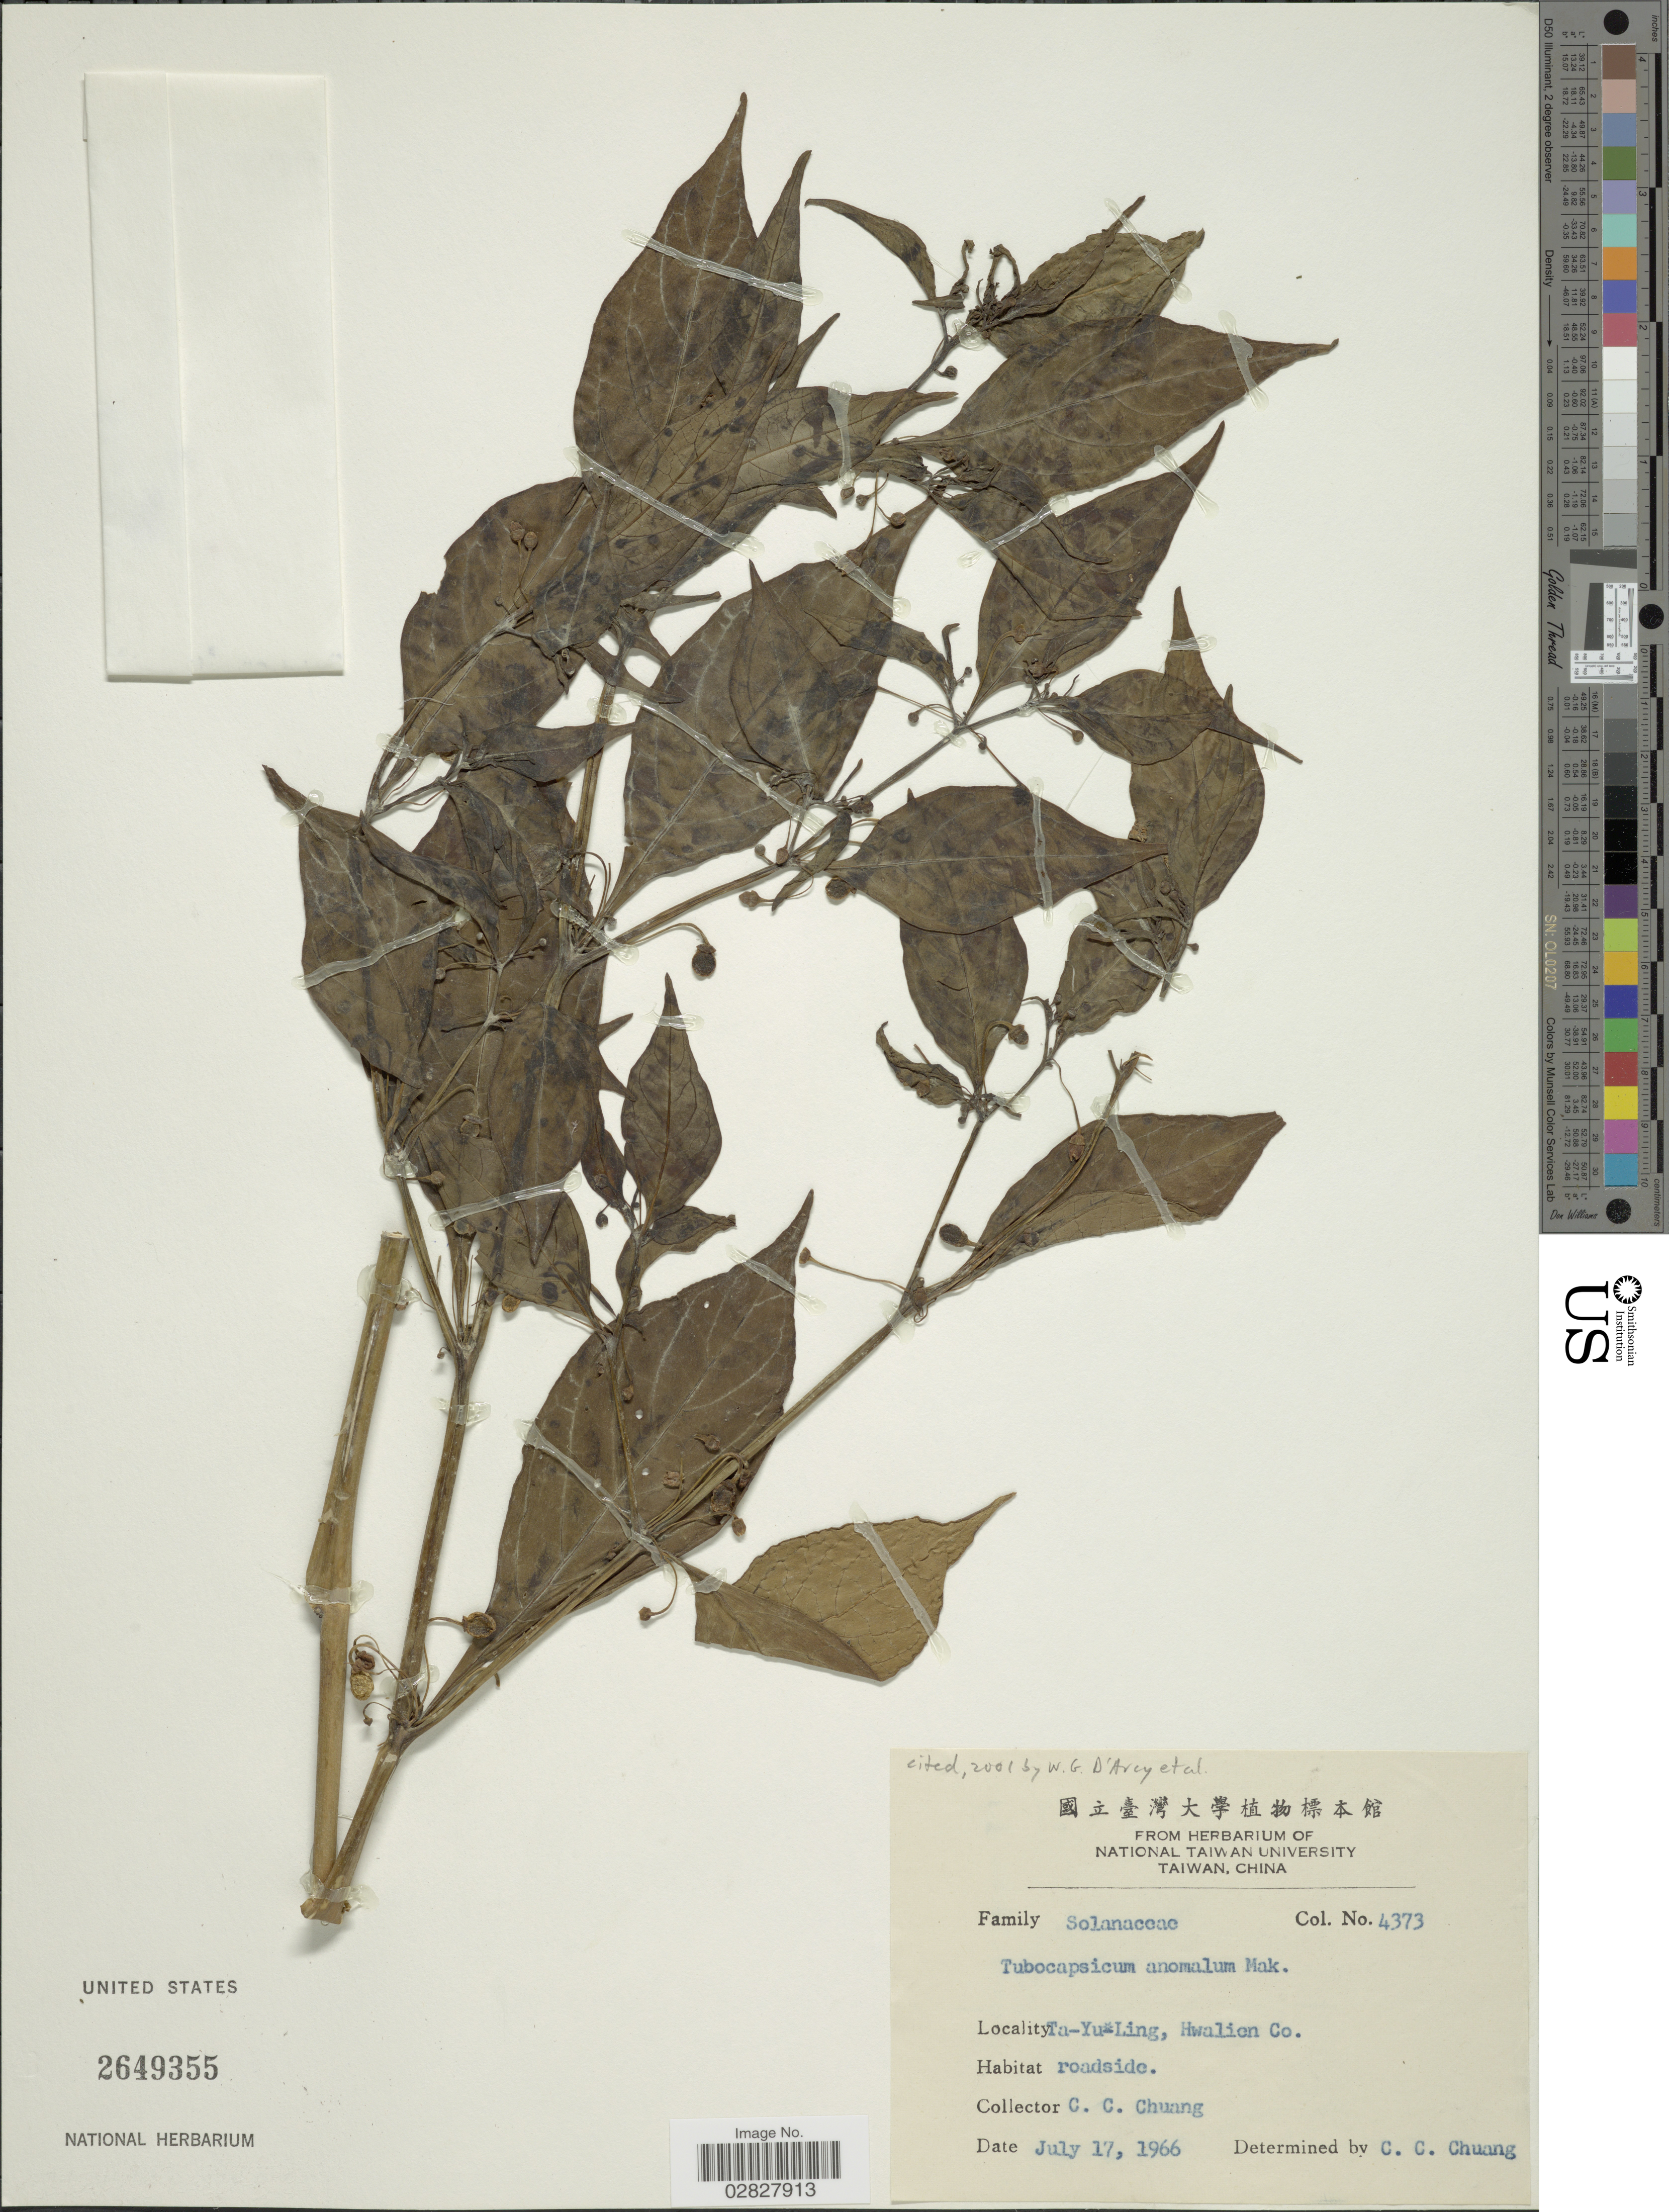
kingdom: Plantae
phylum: Tracheophyta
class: Magnoliopsida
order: Solanales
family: Solanaceae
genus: Tubocapsicum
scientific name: Tubocapsicum anomalum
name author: (Franch. & Sav.) Makino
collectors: C. C. Chuang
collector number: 4373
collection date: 1966-07-17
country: Taiwan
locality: Ta-Yu-Ling, Hwalien Co.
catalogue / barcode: US 2649355